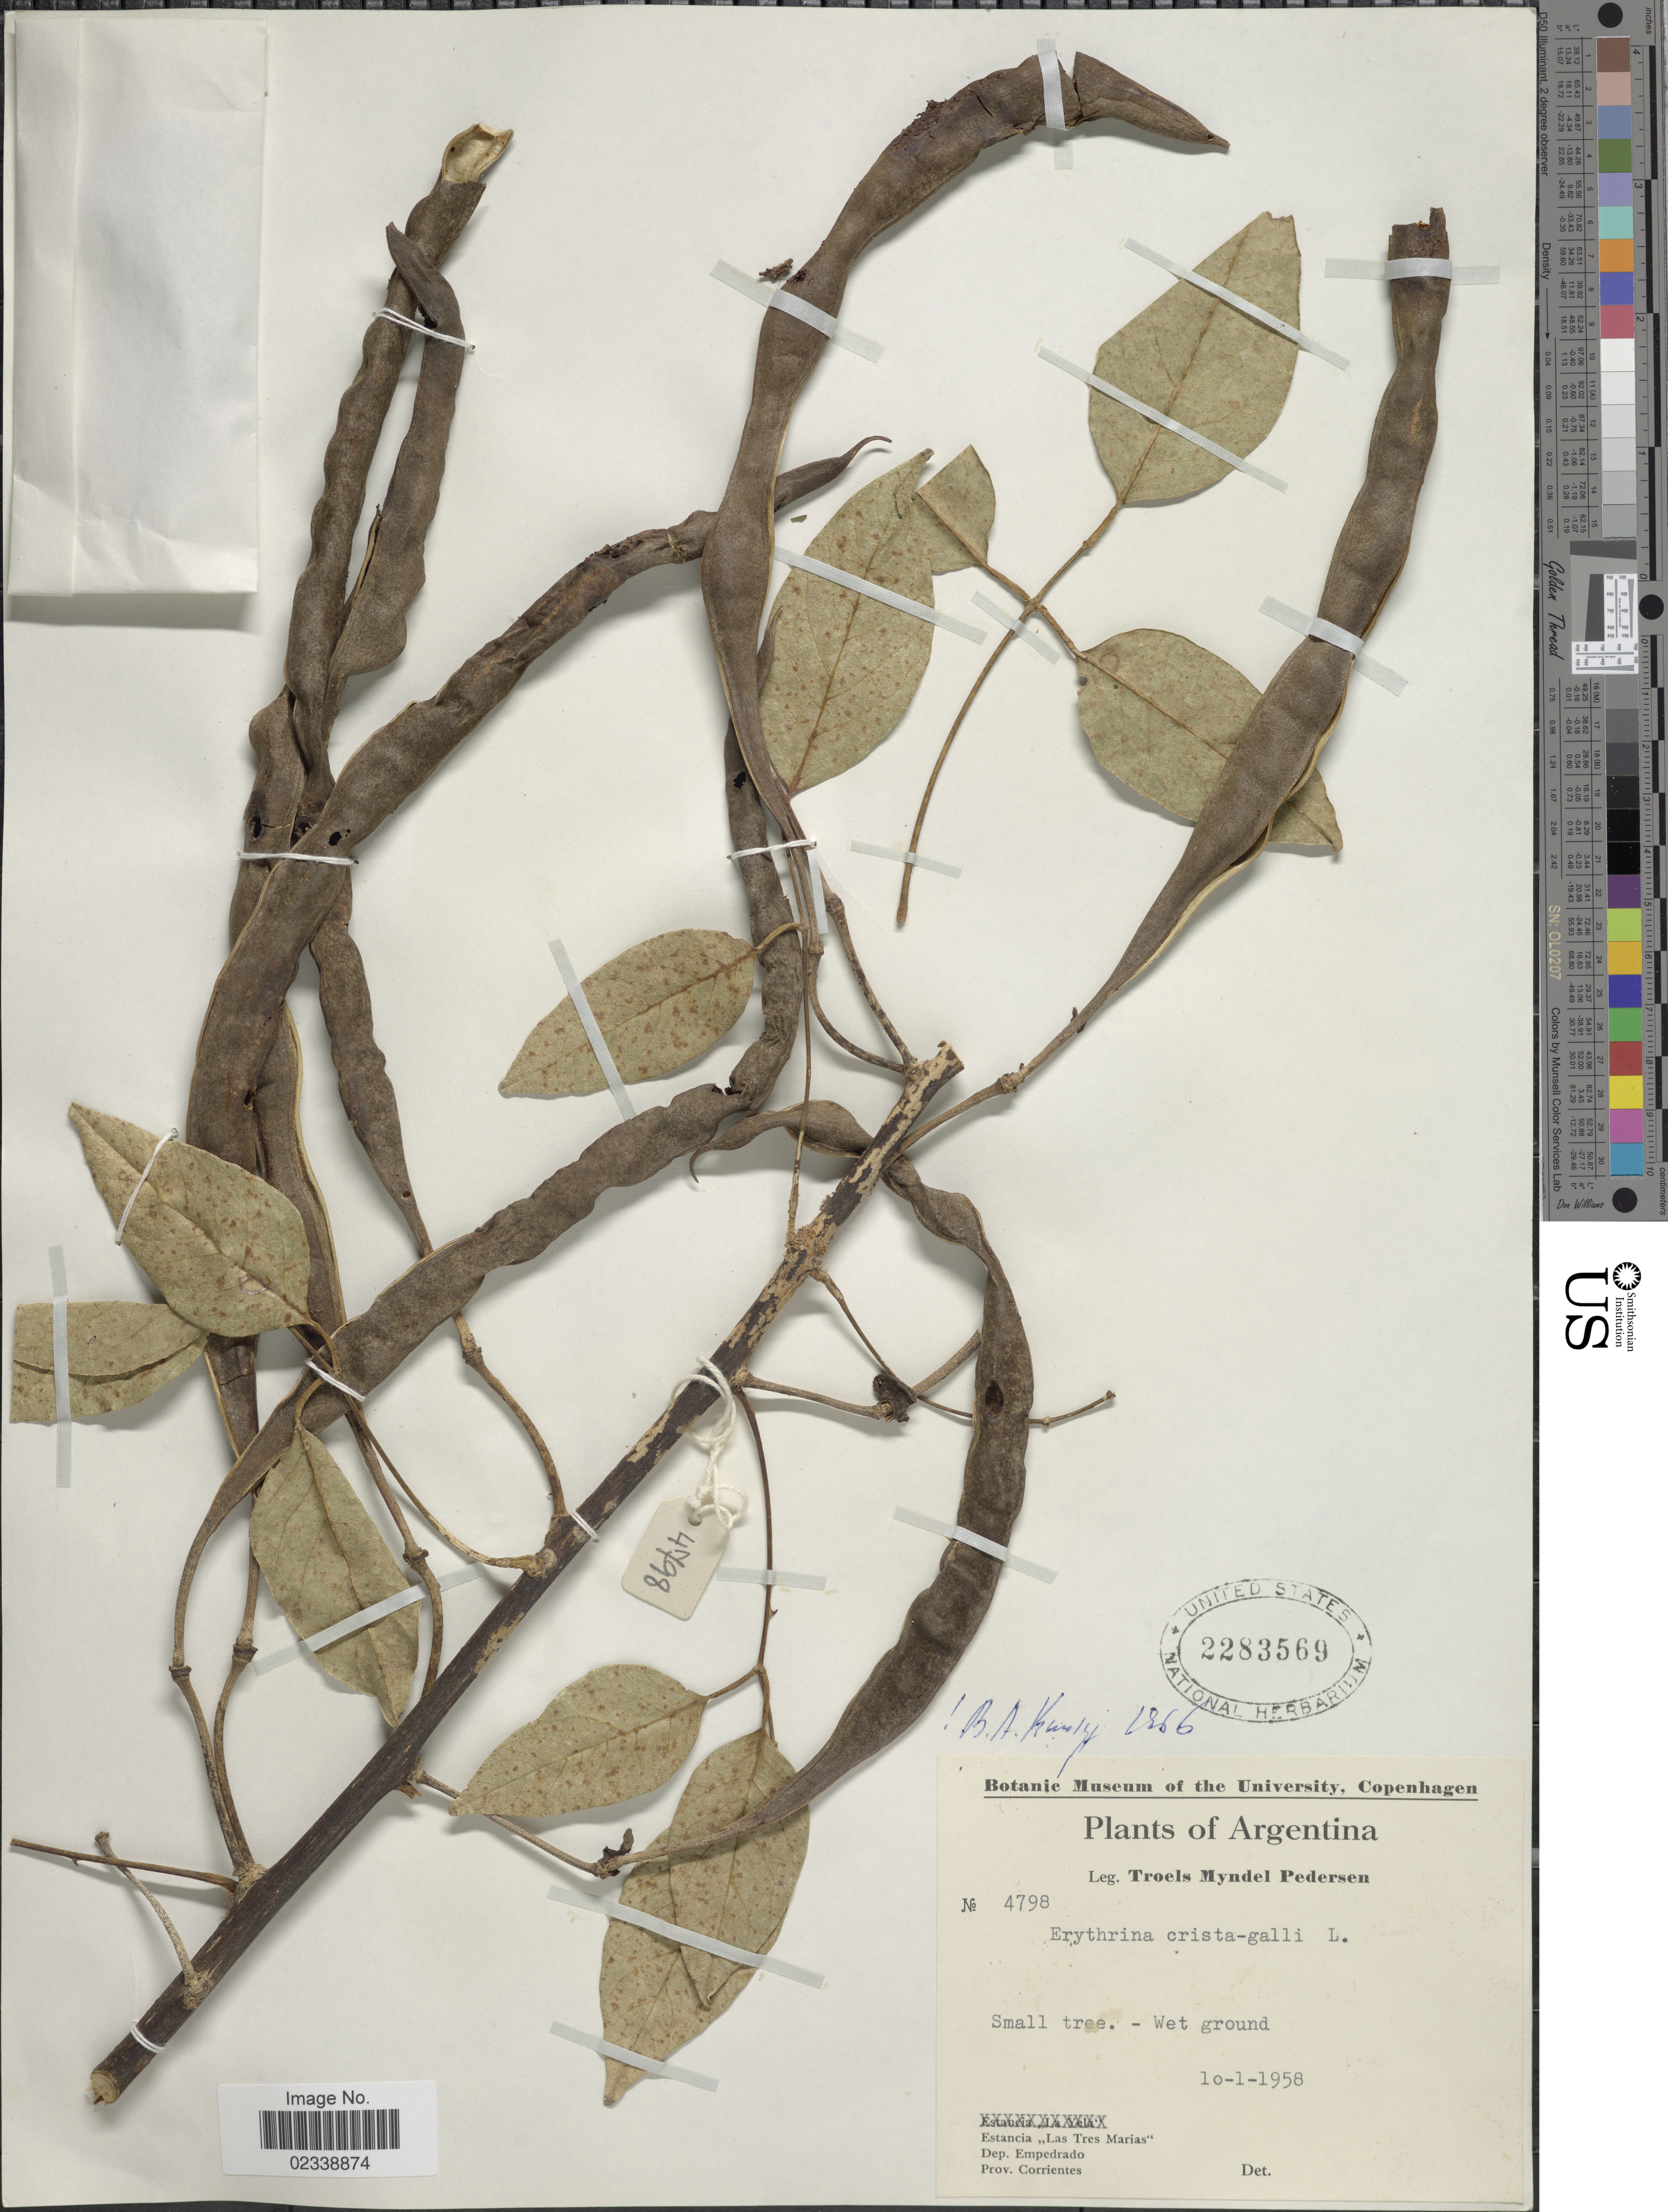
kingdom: Plantae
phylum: Tracheophyta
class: Magnoliopsida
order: Fabales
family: Fabaceae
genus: Erythrina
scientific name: Erythrina crista-galli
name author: L.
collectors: T. Pederson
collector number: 4798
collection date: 1958-01-10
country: Argentina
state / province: Corrientes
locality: Wet ground, Estancia "Las Tres Marias", Dep. Empedrado.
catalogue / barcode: US 2283569